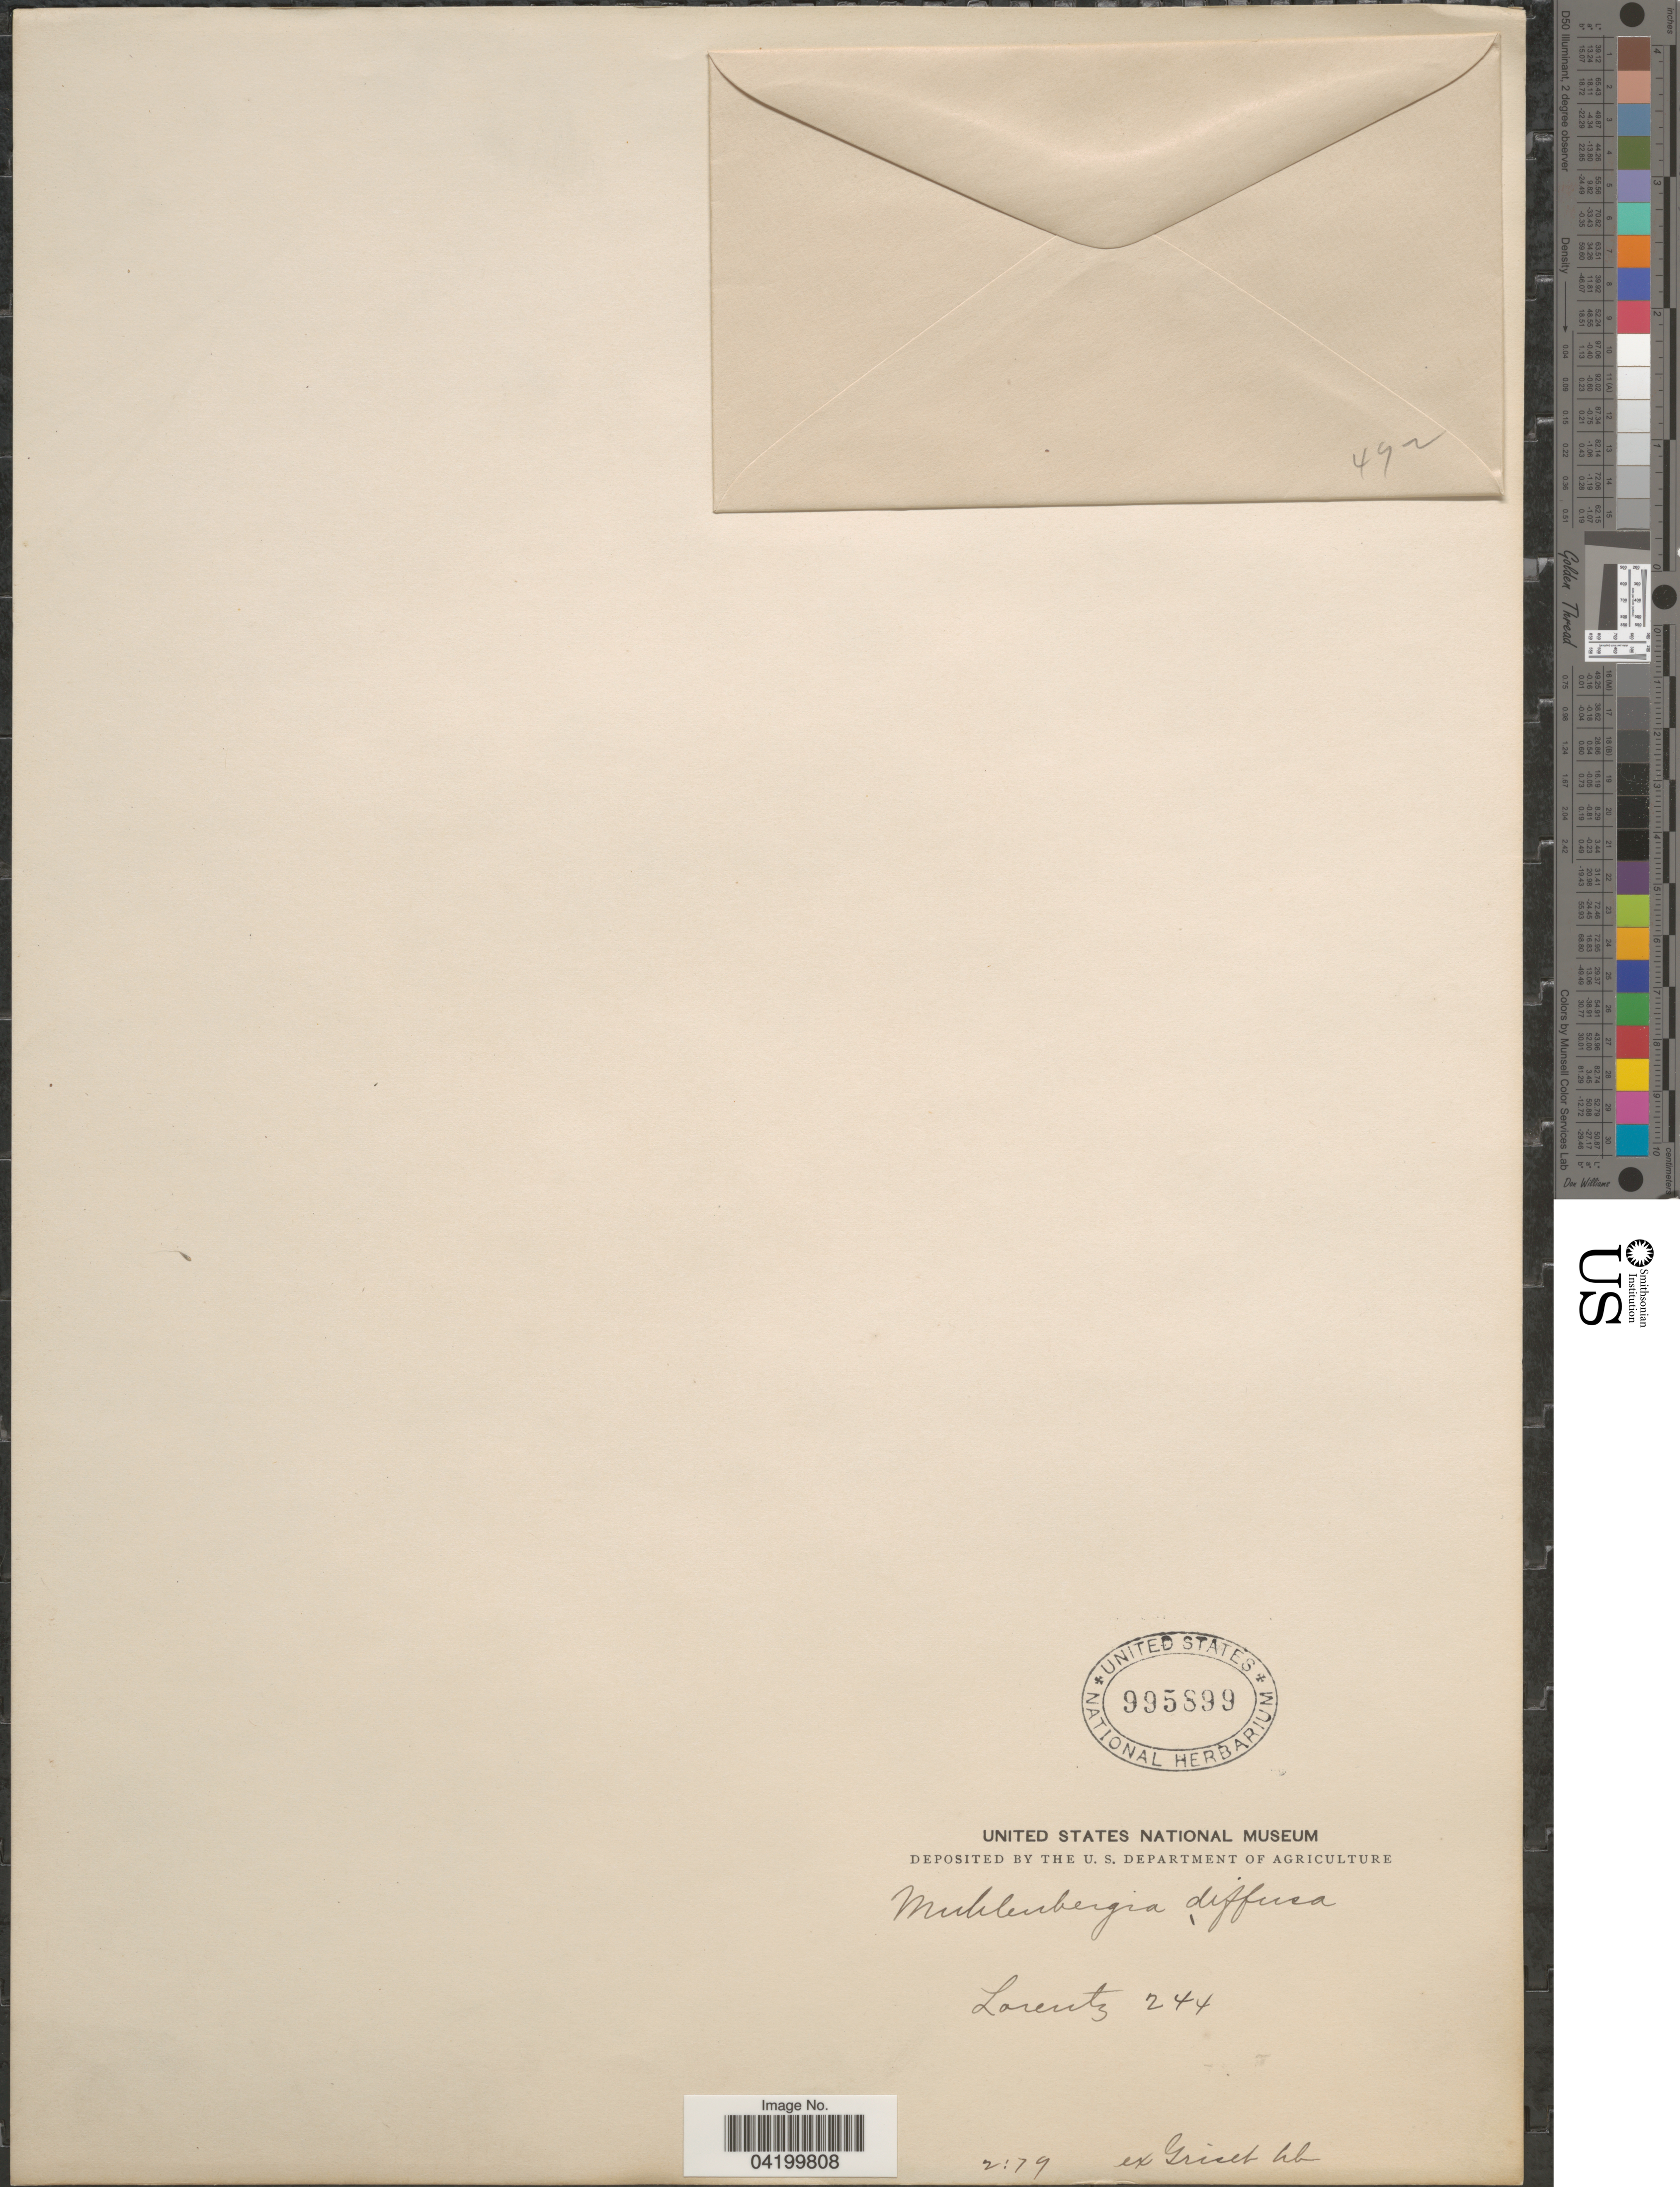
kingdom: Plantae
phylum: Tracheophyta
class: Liliopsida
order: Poales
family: Poaceae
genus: Muhlenbergia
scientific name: Muhlenbergia schreberi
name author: J.F. Gmel.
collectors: -. Lorentz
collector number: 244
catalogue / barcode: US 995899